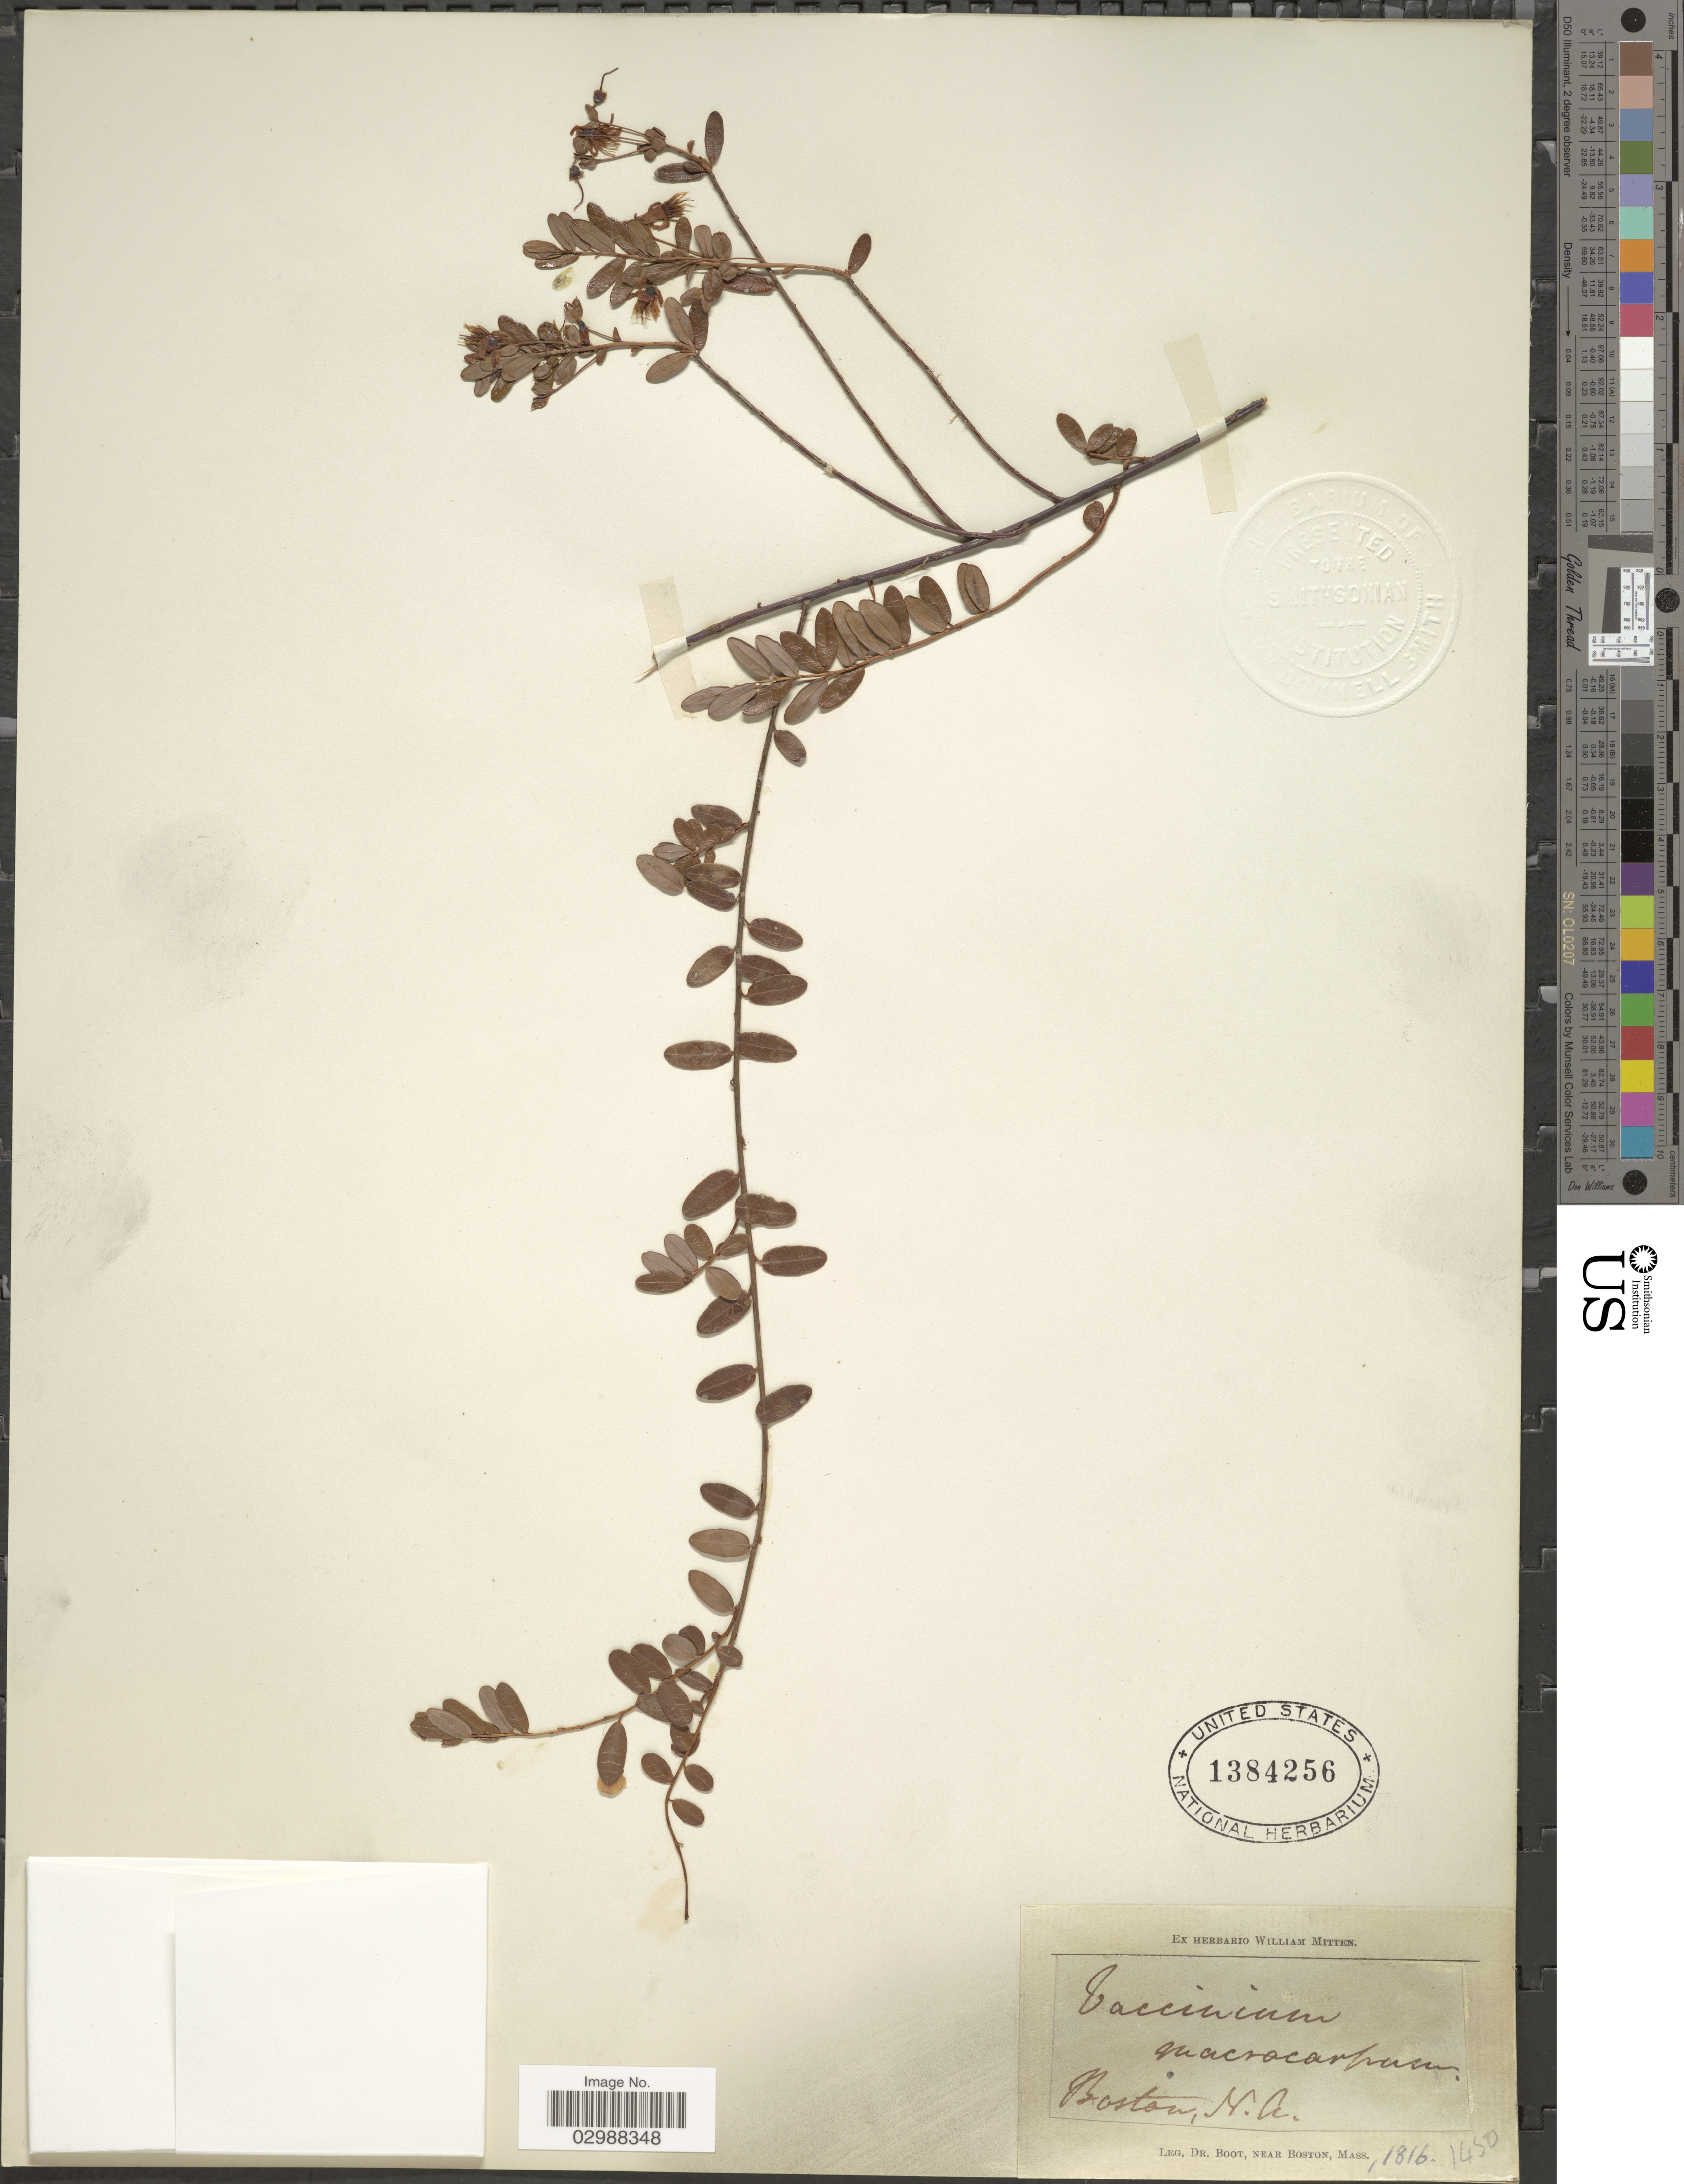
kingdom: Plantae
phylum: Tracheophyta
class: Magnoliopsida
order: Ericales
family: Ericaceae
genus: Vaccinium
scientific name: Vaccinium macrocarpon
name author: Aiton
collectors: Boot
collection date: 1816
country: United States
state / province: Massachusetts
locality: Boston, M.A.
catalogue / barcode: US 1384256